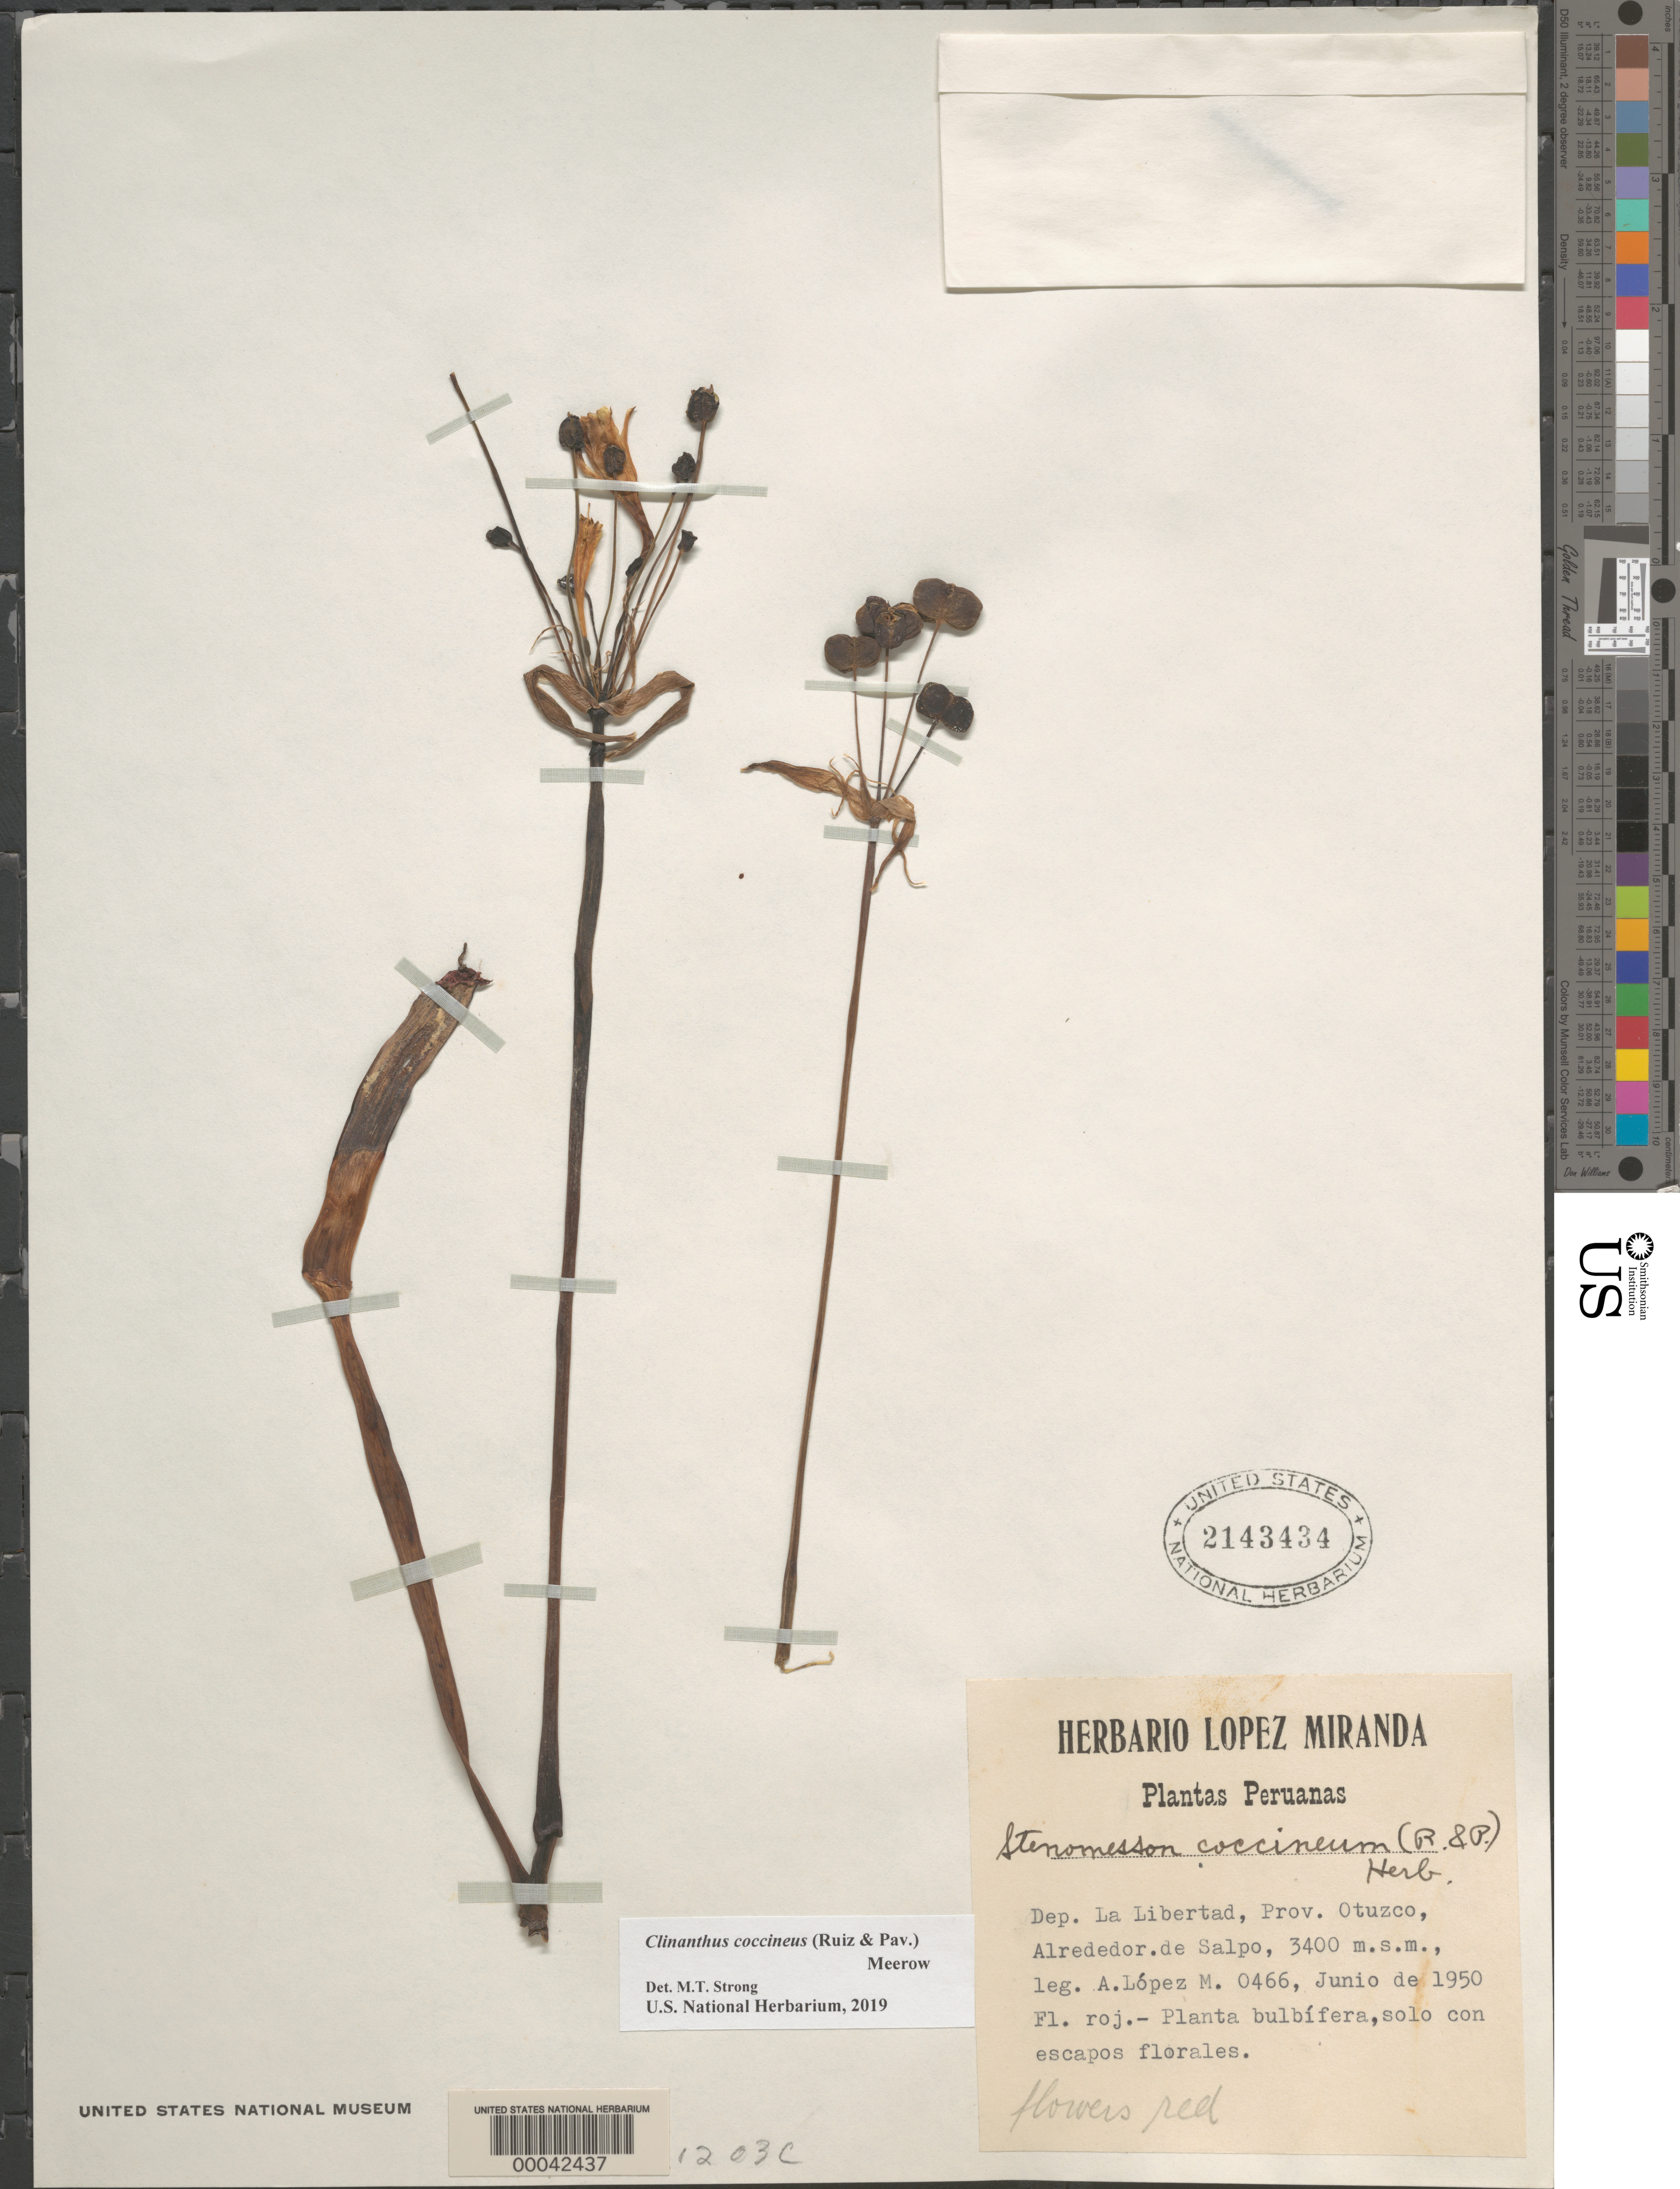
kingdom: Plantae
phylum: Tracheophyta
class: Liliopsida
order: Asparagales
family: Amaryllidaceae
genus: Clinanthus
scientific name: Clinanthus coccineus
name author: (Ruiz & Pav.) Meerow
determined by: Strong, Mark T., (BOT), Smithsonian Institution - National Museum of Natural History (UNITED STATES)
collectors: A. Lopez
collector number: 0466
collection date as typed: Jun 1950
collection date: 1950-06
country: Peru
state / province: La Libertad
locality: Otuzco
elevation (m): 3400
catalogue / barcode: US 2143434